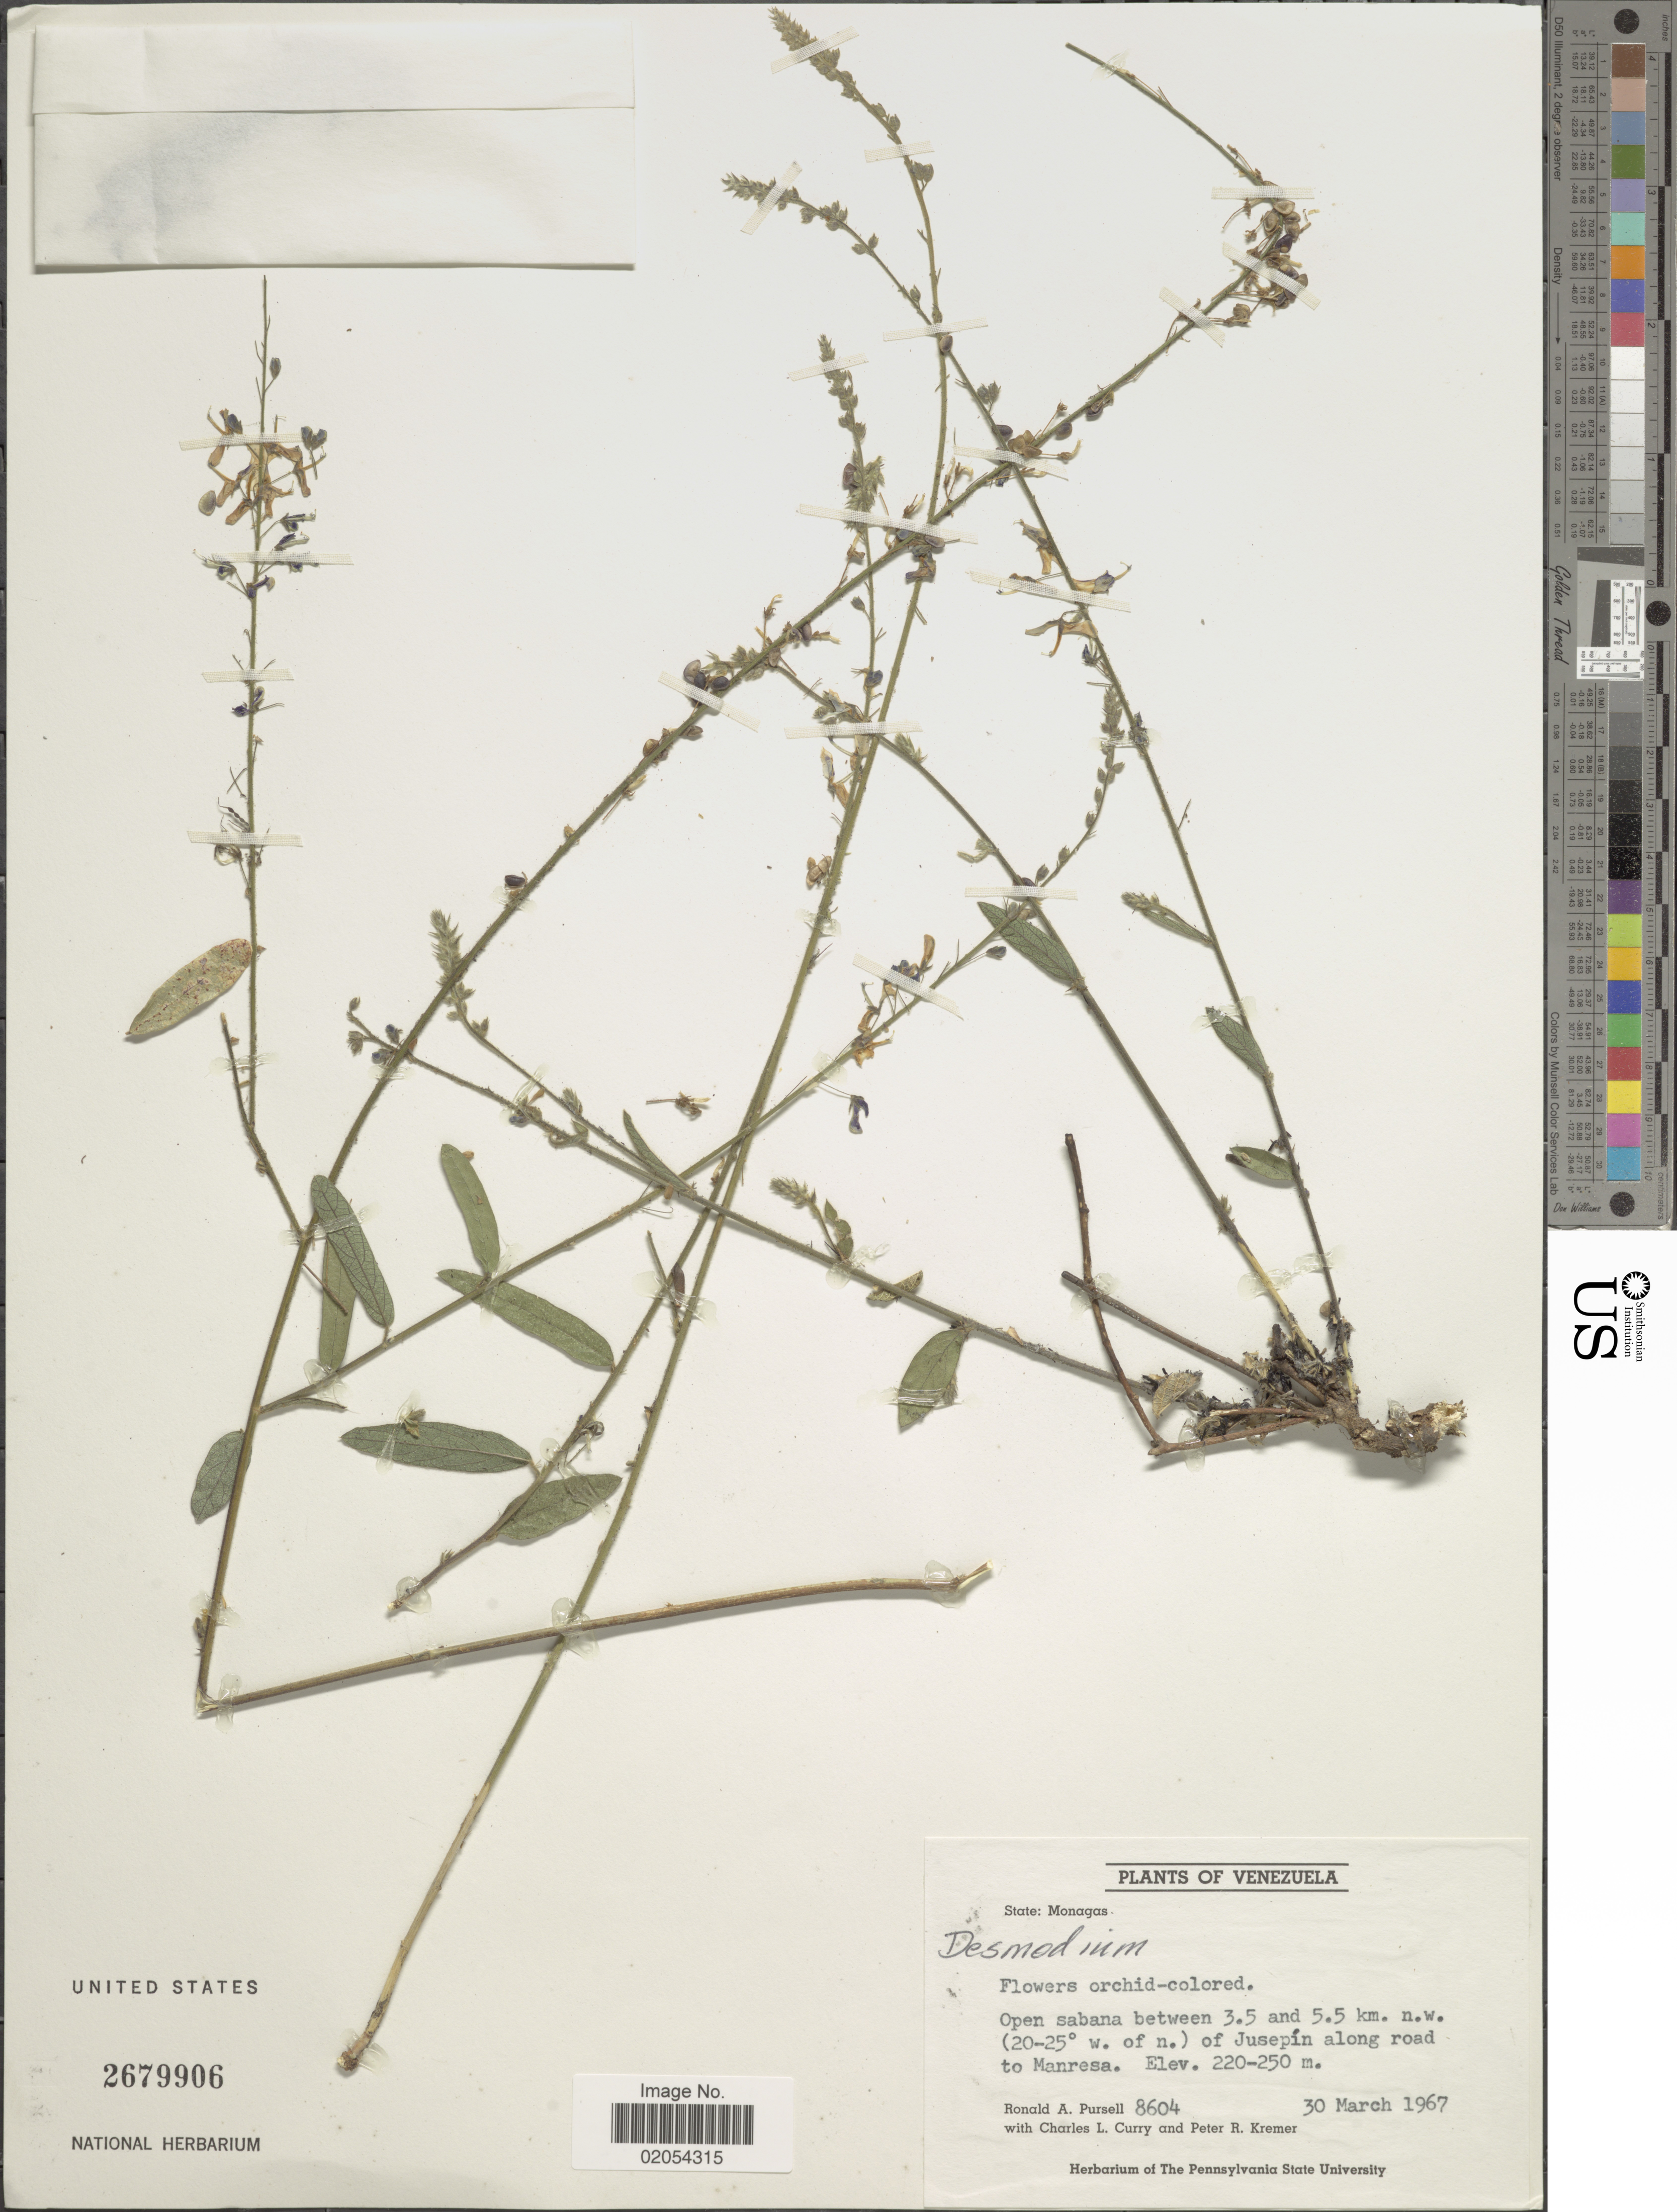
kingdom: Plantae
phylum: Tracheophyta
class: Magnoliopsida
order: Fabales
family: Fabaceae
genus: Desmodium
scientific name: Desmodium sp.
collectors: R. A. Pursell, C. L. Curry & P. Kremer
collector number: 8604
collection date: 1967-03-30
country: Venezuela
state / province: Monagas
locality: State: Monagas. Open sabana between 3.5 and 5.5 km n.w. (20-25º w of n.) of Jusepin along road to Manresa.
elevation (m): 220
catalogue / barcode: US 2679906